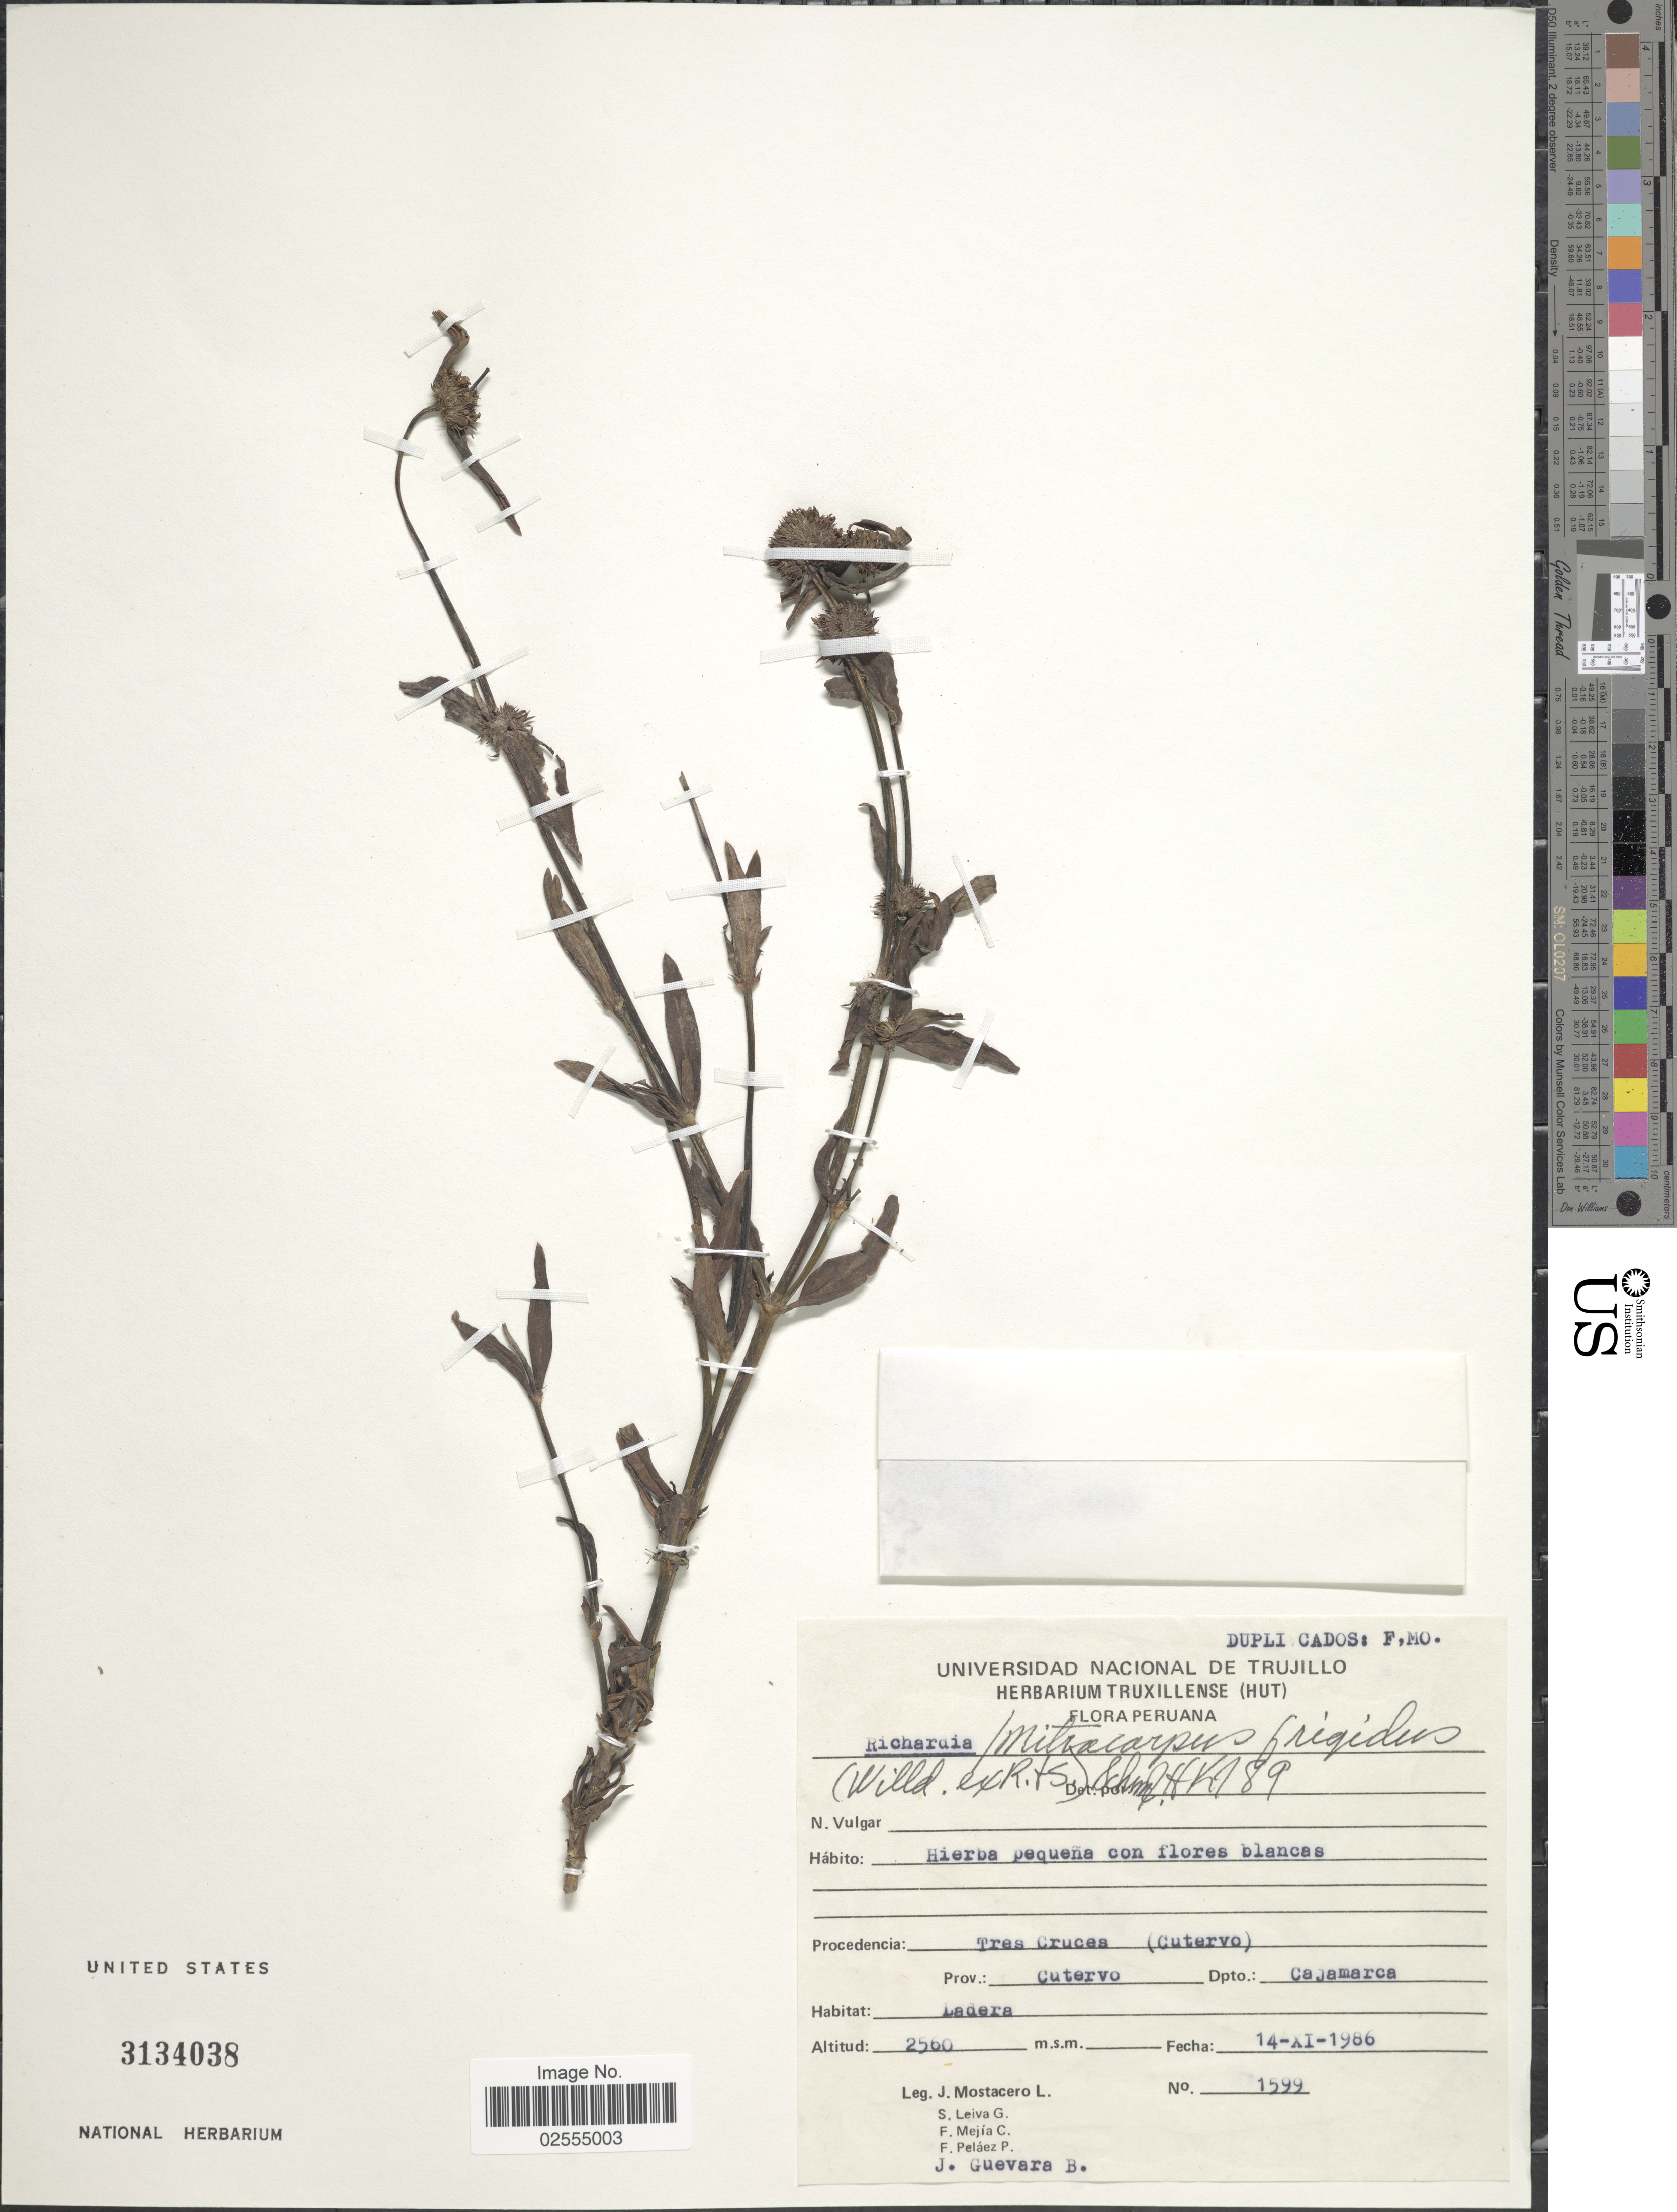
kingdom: Plantae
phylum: Tracheophyta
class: Magnoliopsida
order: Gentianales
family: Rubiaceae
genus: Mitracarpus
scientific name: Mitracarpus frigidus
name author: (Willd. ex Roem. & Schult.) K. Schum.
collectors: J. Mostacero L., S. Leiva G., F. Mejia C., F. Pelaez P. & J. Guevara B.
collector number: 1599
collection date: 1986-11-14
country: Peru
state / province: Cajamarca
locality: Tres Cruces (Cutervo). Prov.: Cutervo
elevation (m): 2560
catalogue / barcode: US 3134038